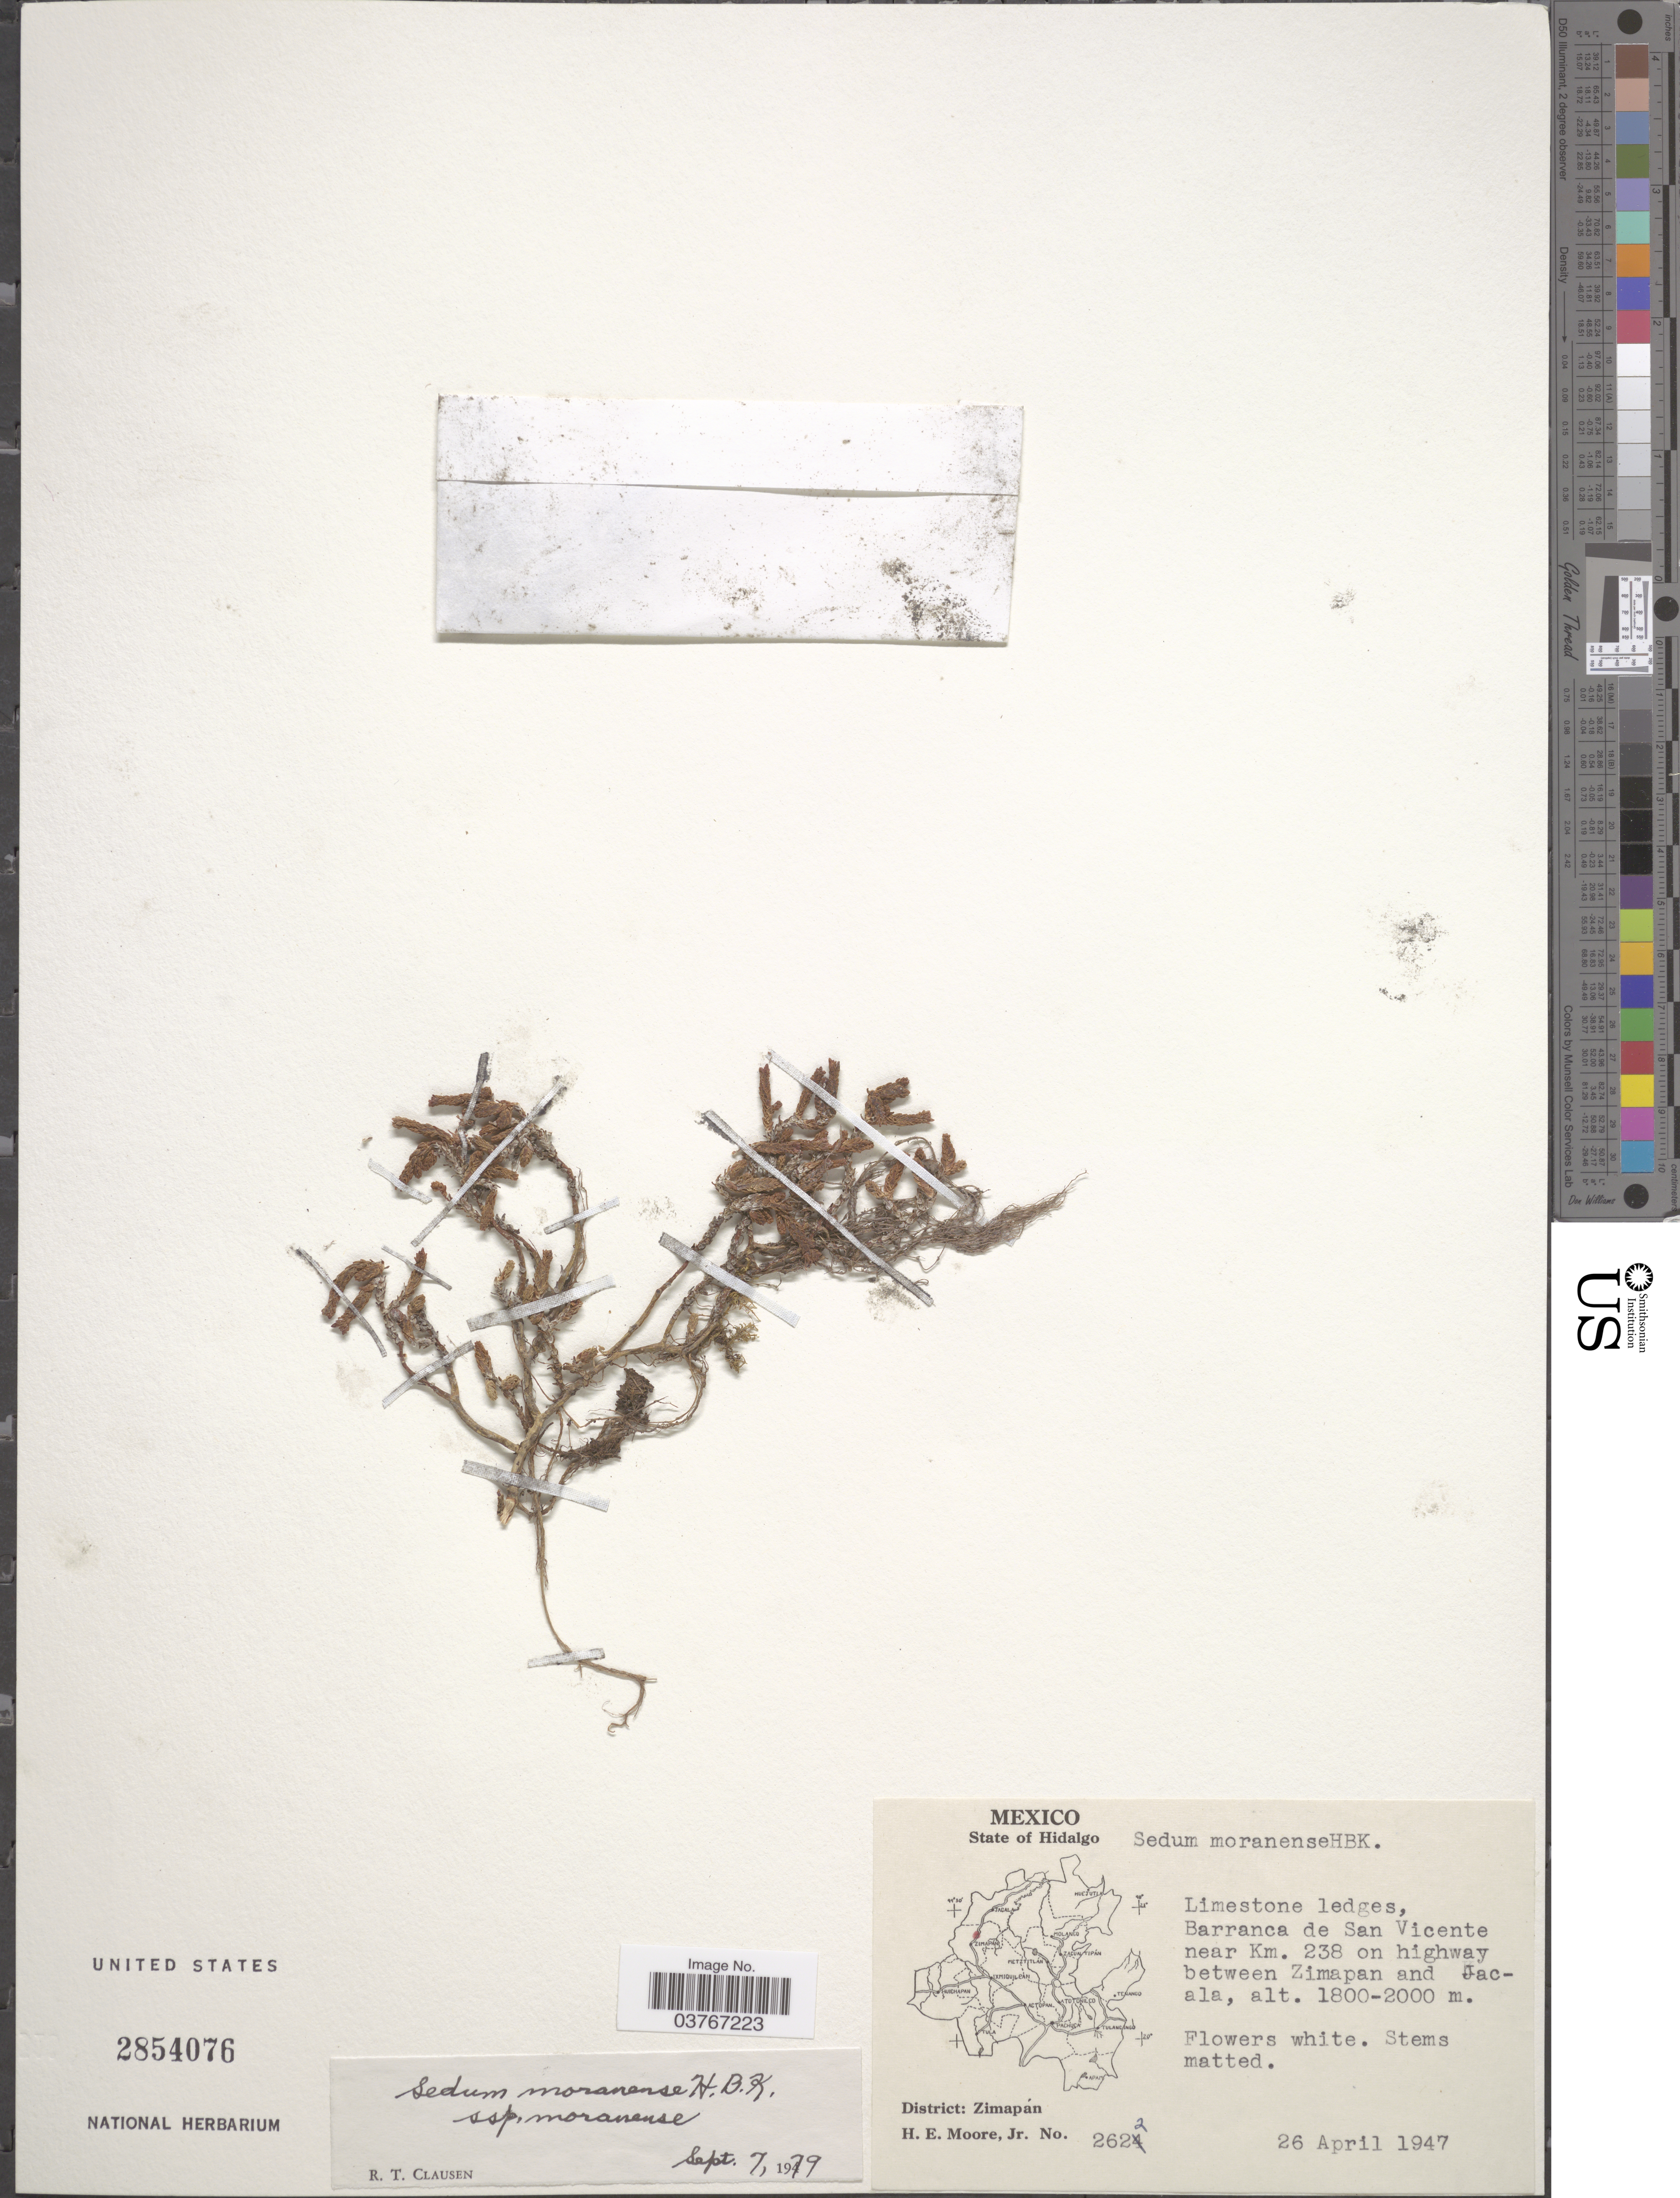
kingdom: Plantae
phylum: Tracheophyta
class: Magnoliopsida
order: Saxifragales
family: Crassulaceae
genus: Sedum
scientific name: Sedum moranense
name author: Kunth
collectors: H. E. Moore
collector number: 2622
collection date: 1947-04-26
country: Mexico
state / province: Hidalgo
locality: Barranca de San Vicente near Km. 238 on highway between Zimapan and Jacala.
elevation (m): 1800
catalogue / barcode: US 2854076